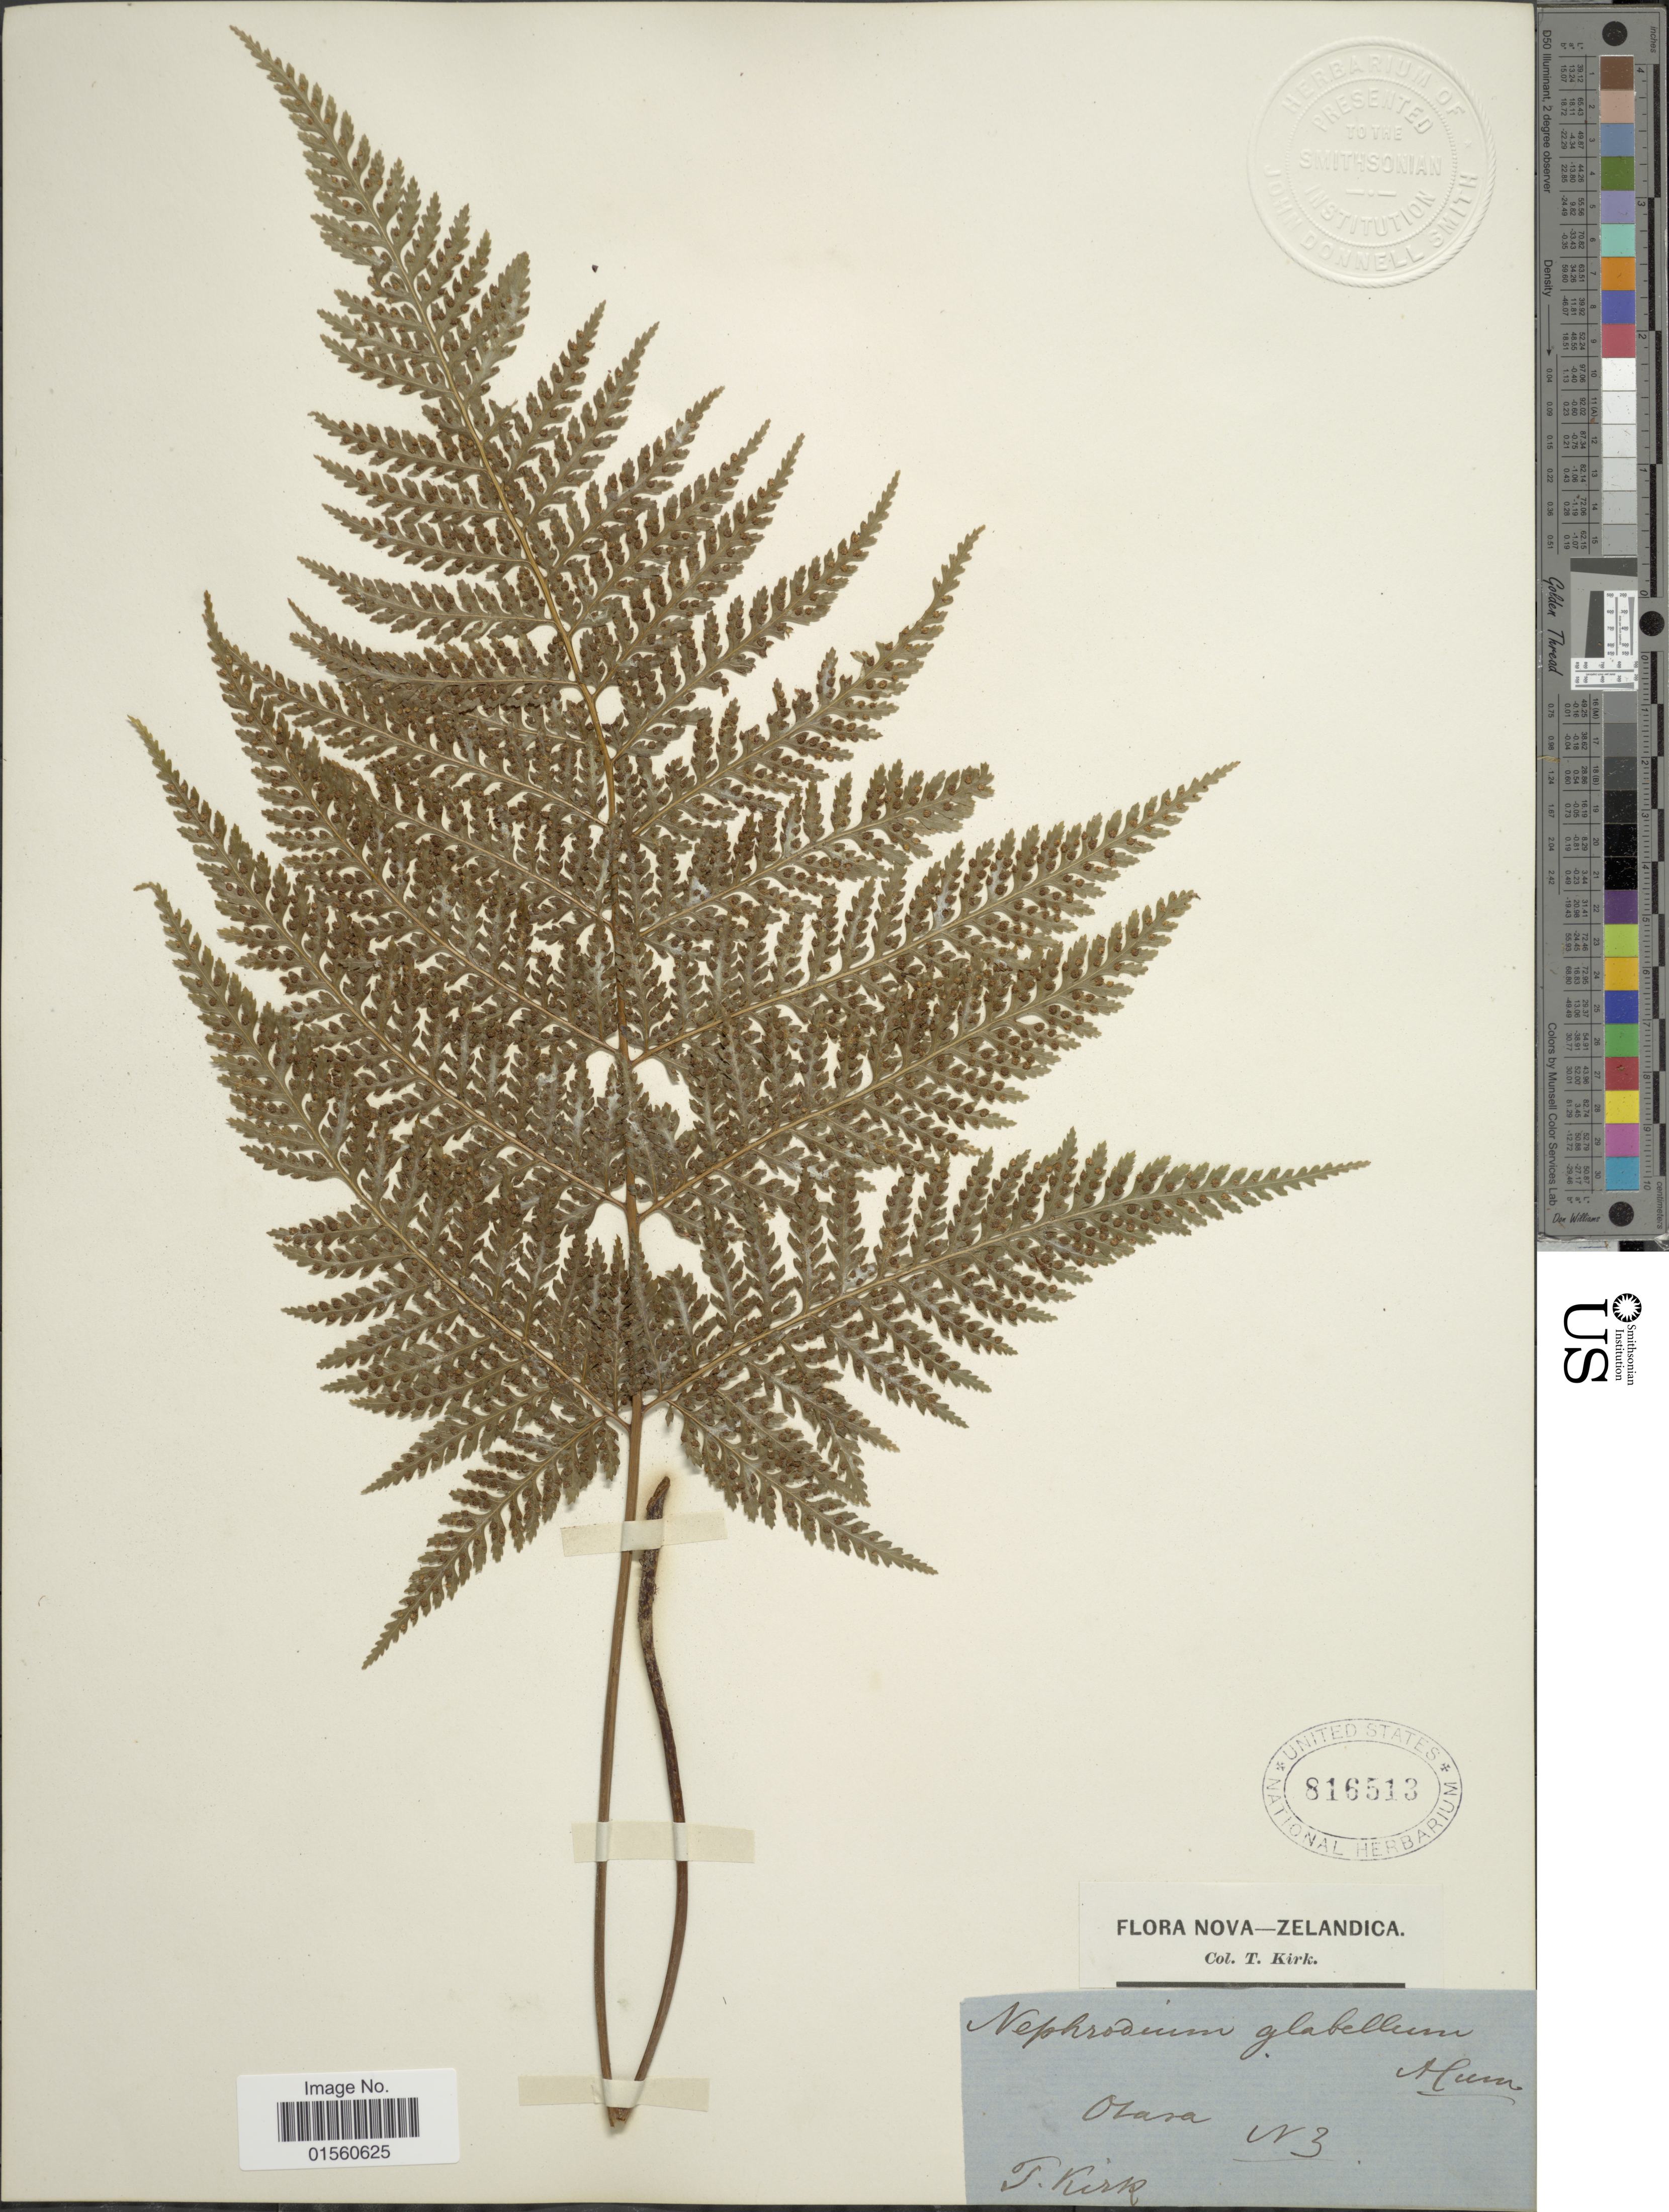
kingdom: Plantae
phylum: Tracheophyta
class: Polypodiopsida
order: Polypodiales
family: Dryopteridaceae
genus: Parapolystichum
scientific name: Parapolystichum glabellum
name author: (A. Cunn.) Labiak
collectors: T. Kirk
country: New Zealand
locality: Nova-Zelandica, Orara [Orora] NZ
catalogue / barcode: US 816513